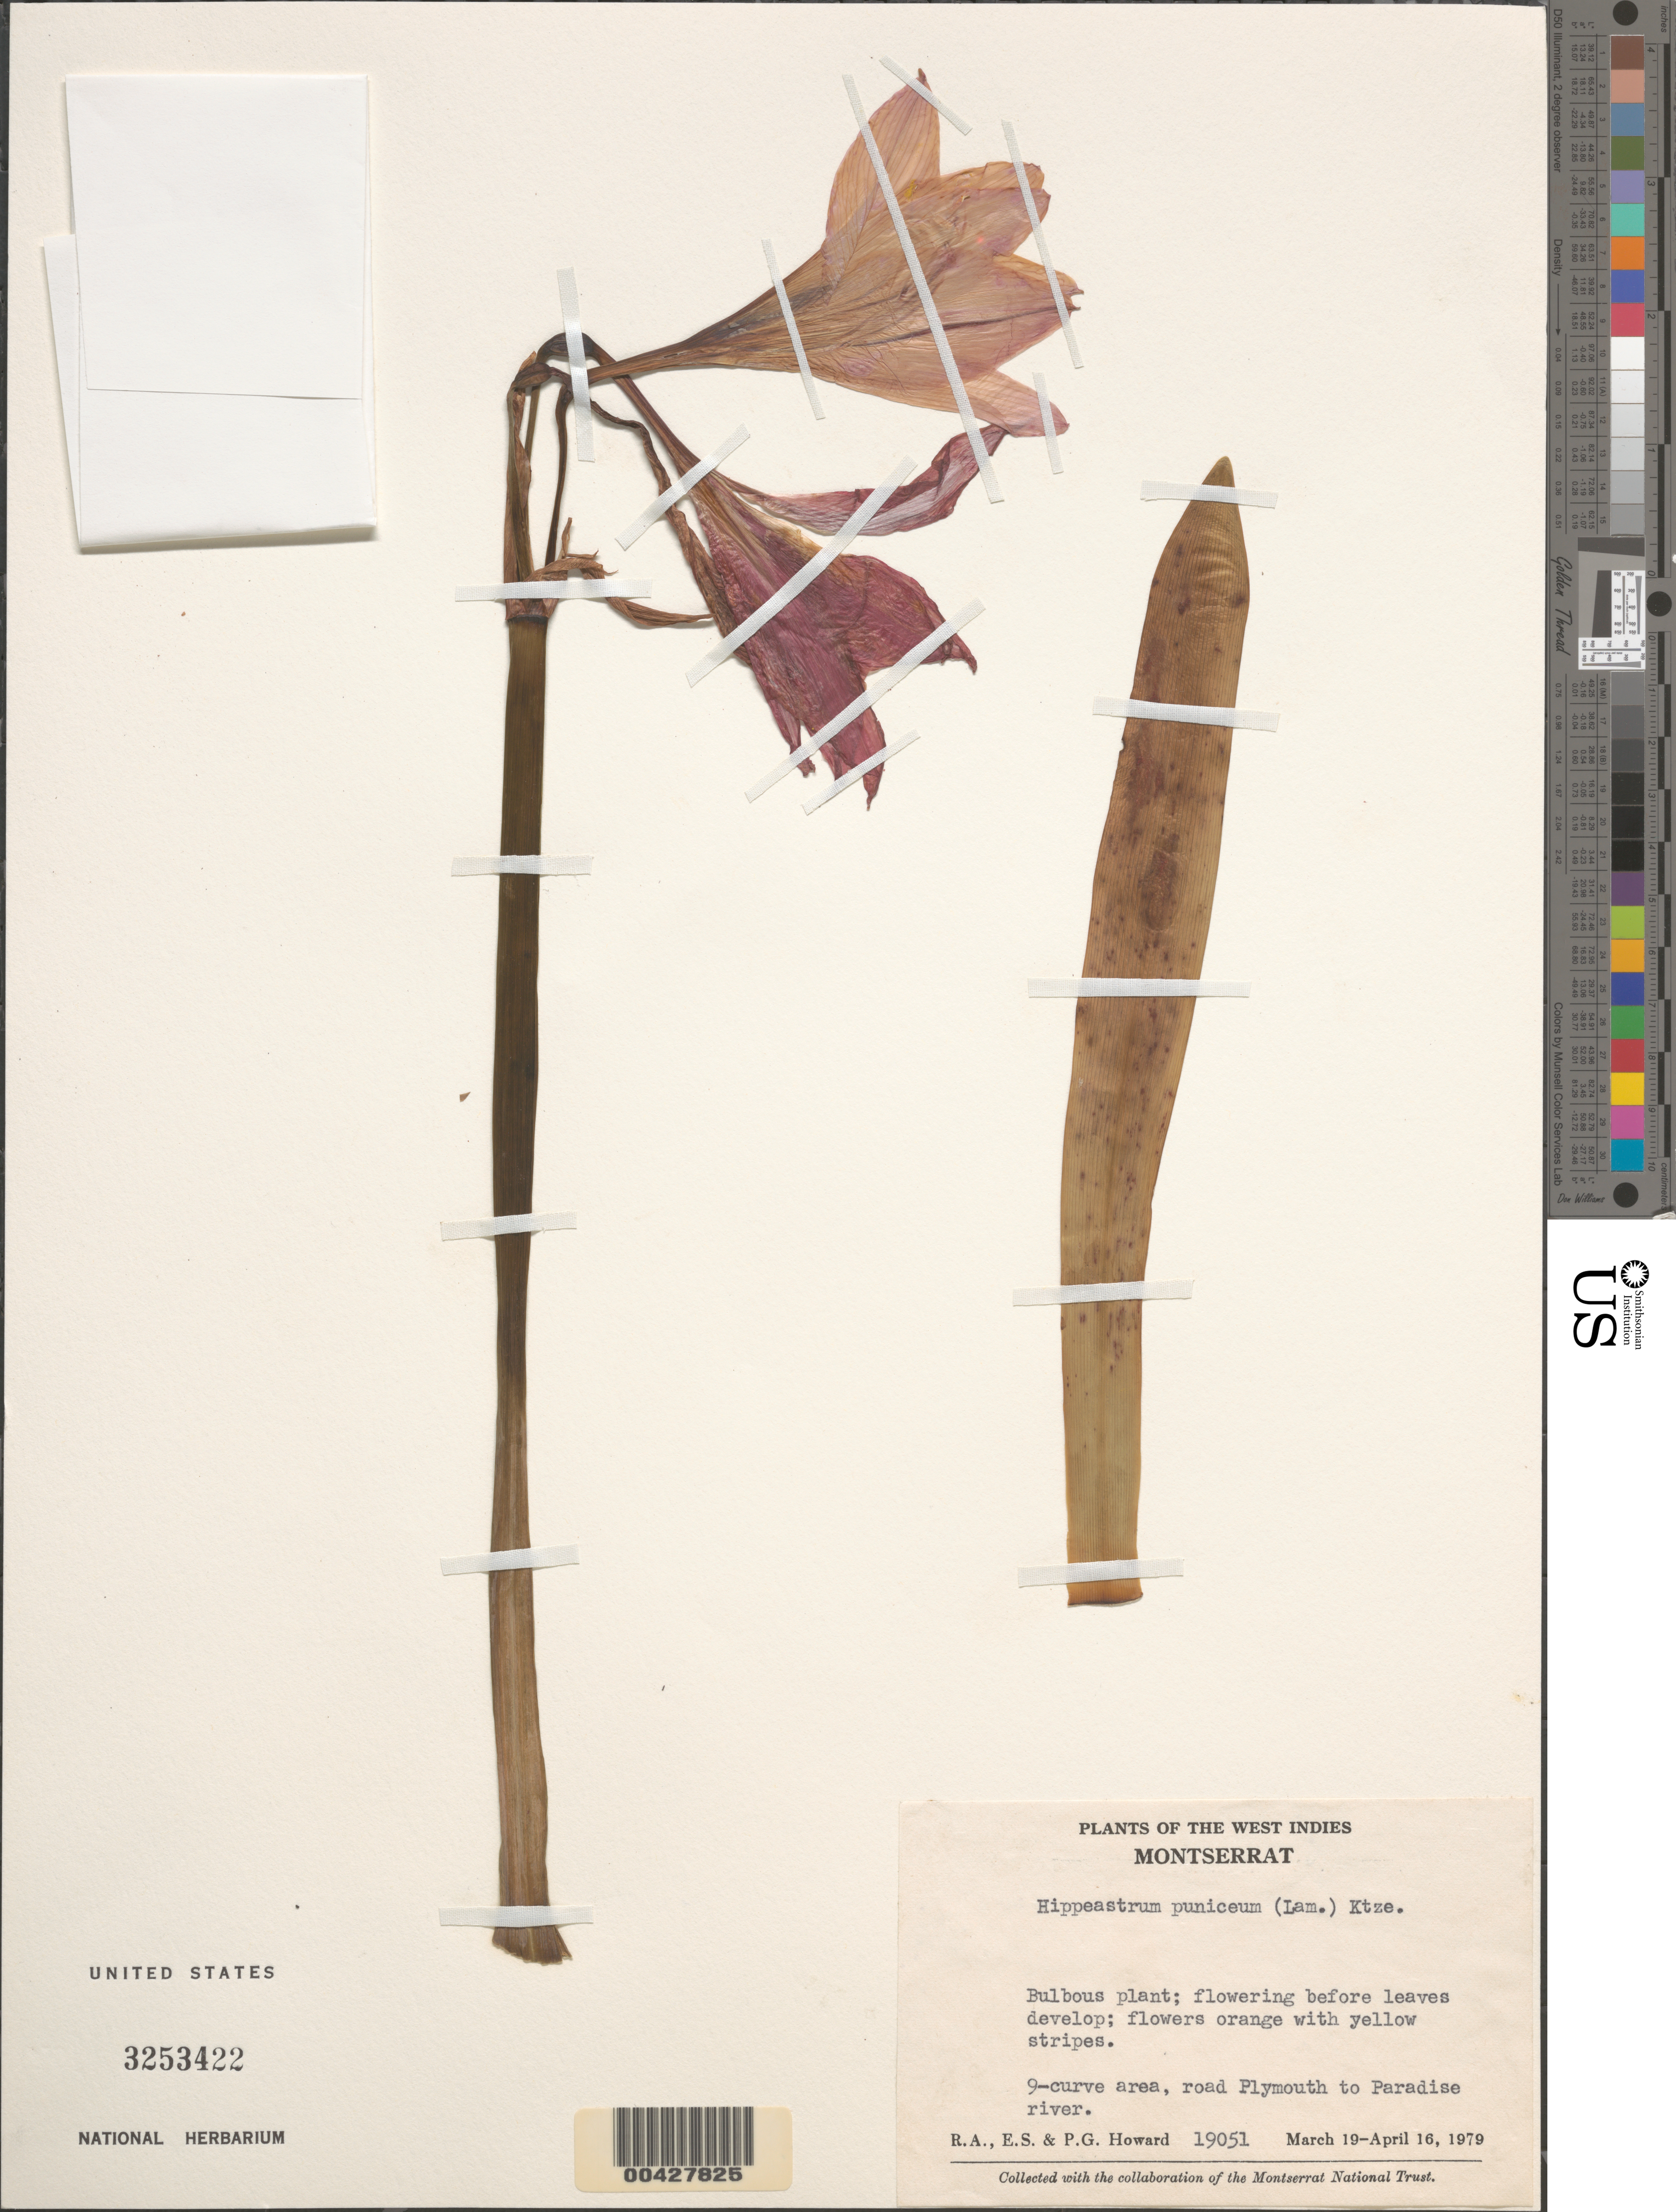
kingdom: Plantae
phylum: Tracheophyta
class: Liliopsida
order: Asparagales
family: Amaryllidaceae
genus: Hippeastrum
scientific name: Hippeastrum puniceum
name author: (Lam.) Voss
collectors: R. A. Howard, E. S. Howard & P. Howard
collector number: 19051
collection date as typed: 19 Mar 1979 to 16 Apr 1979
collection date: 1979-03-19/1979-04-16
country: Montserrat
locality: Between St. John's Village and Bottomless Ghaut.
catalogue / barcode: US 3253422